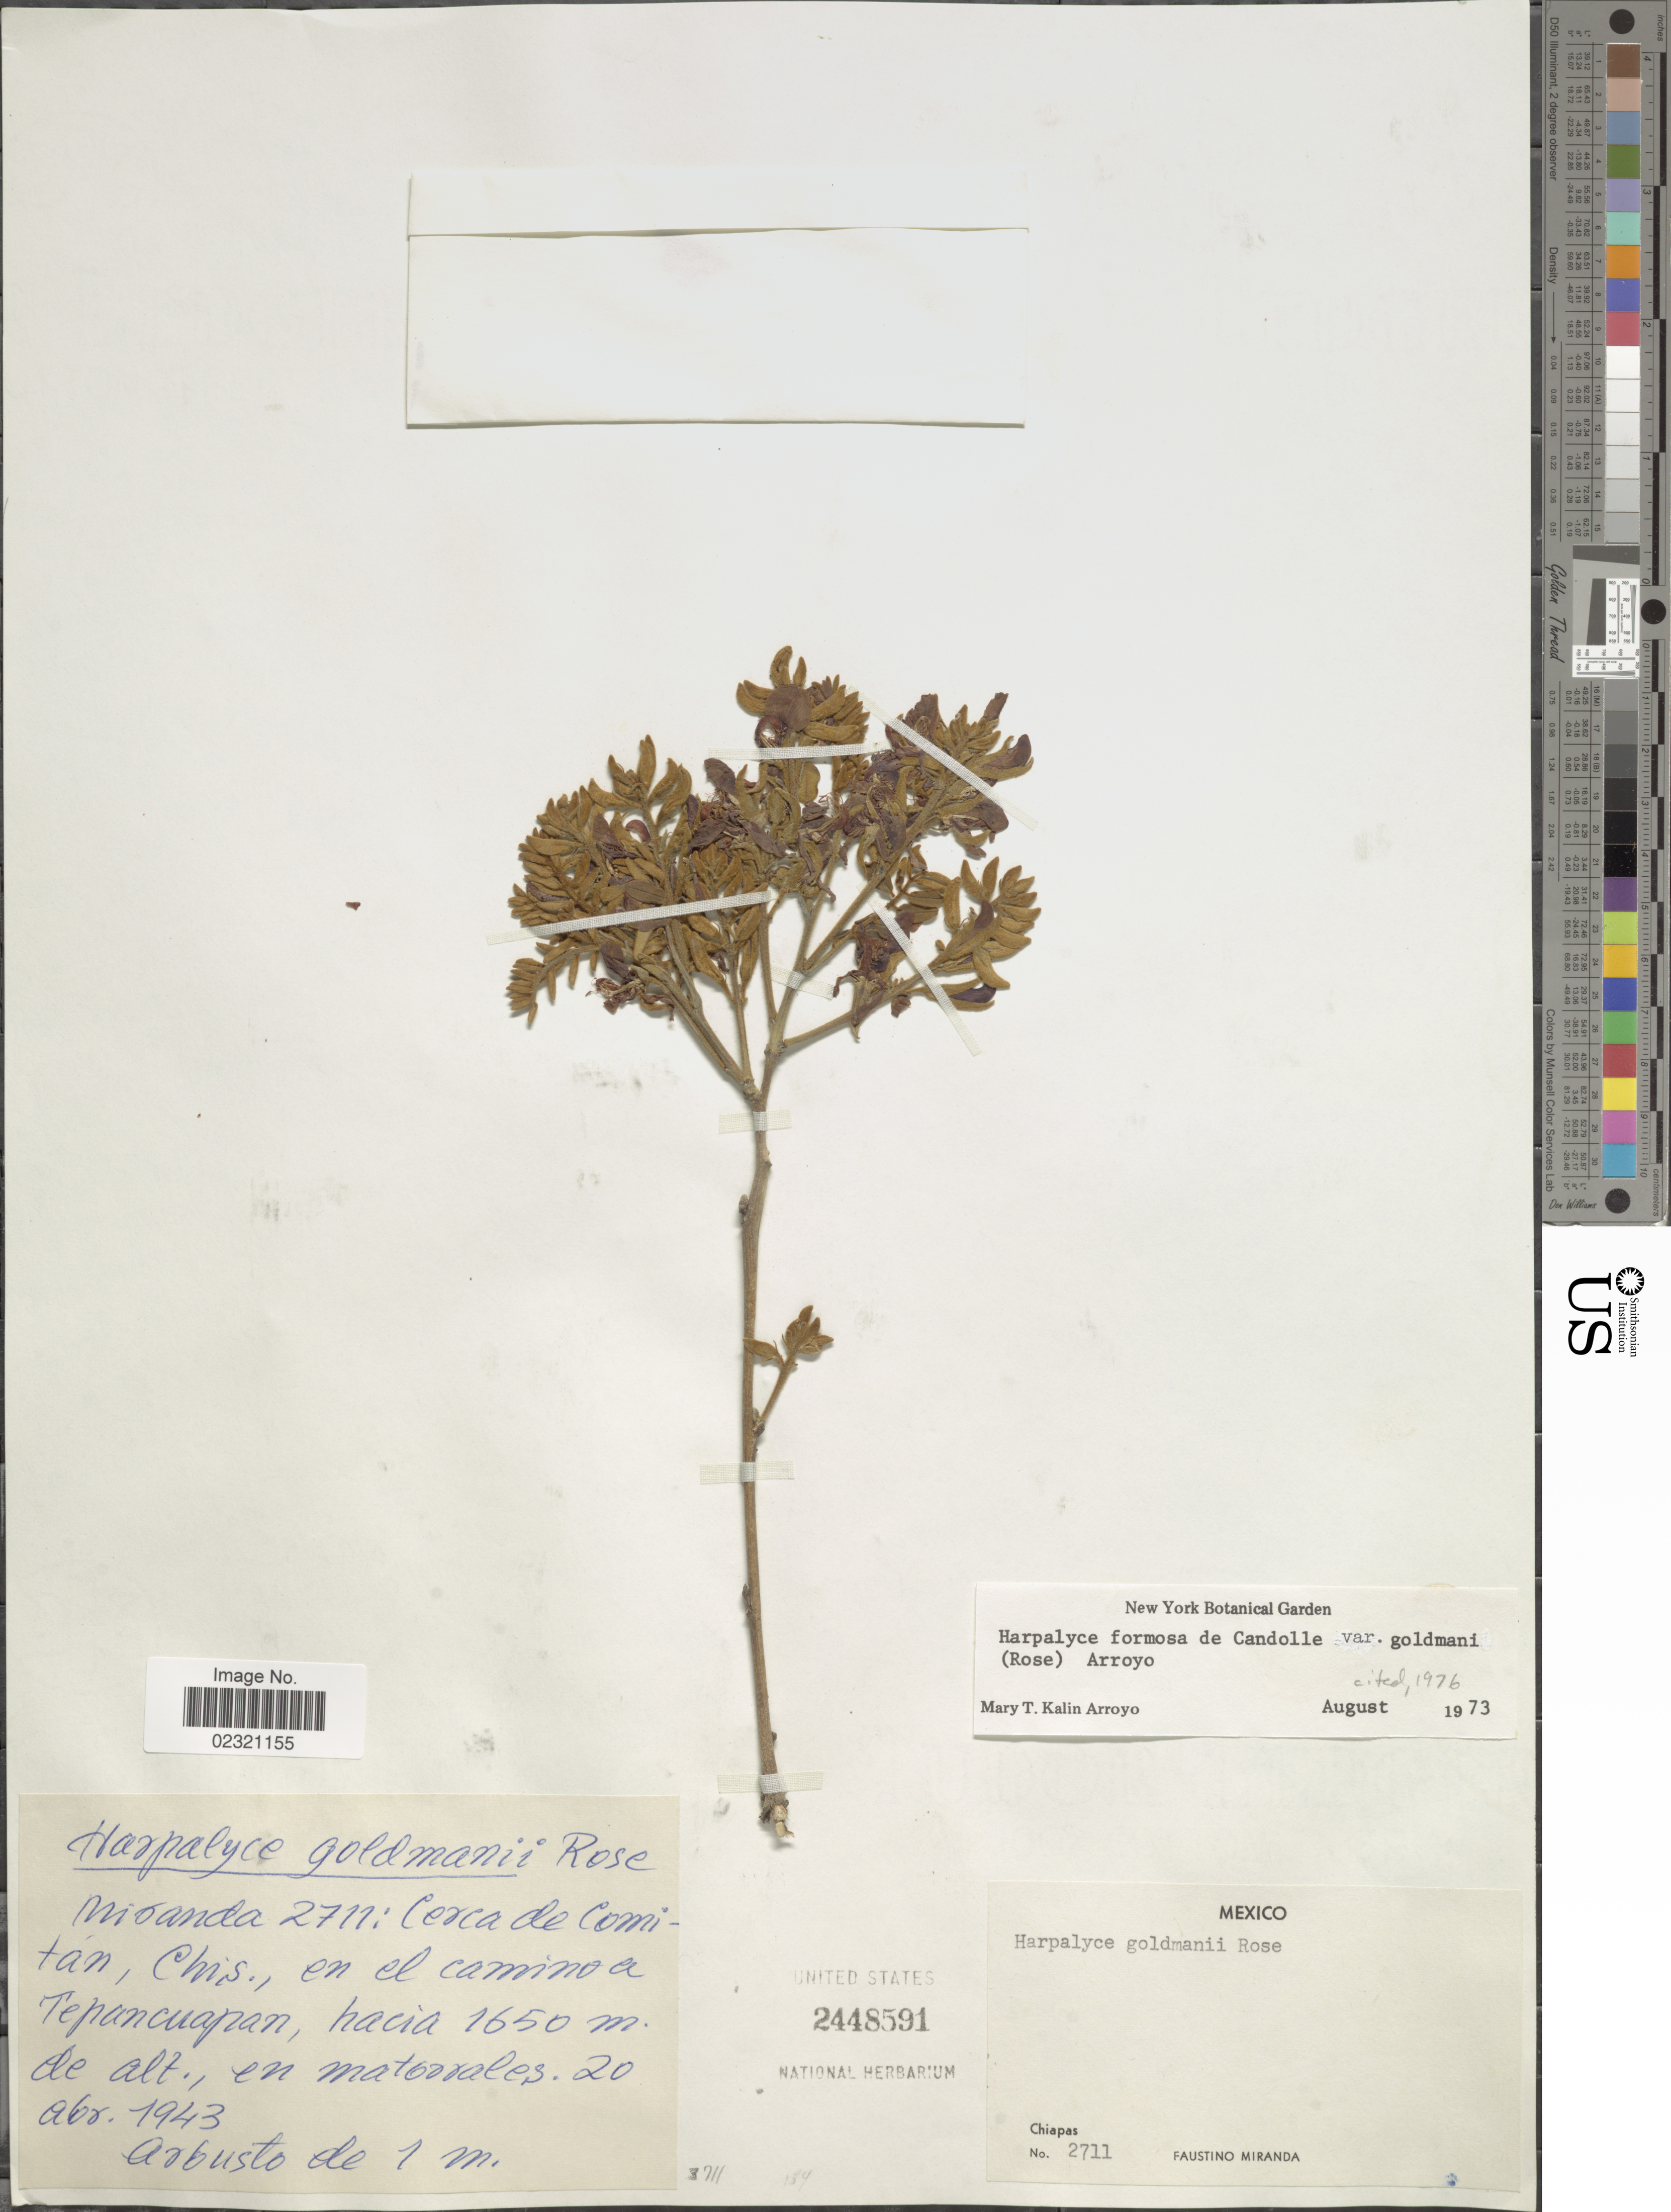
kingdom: Plantae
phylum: Tracheophyta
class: Magnoliopsida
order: Fabales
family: Fabaceae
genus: Harpalyce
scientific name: Harpalyce formosa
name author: DC.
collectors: F. Miranda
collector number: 2711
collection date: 1943-04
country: Mexico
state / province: Chiapas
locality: Cerca de Comitan, Chis., en el camino a Tepancuapan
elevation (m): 1650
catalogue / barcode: US 2448591